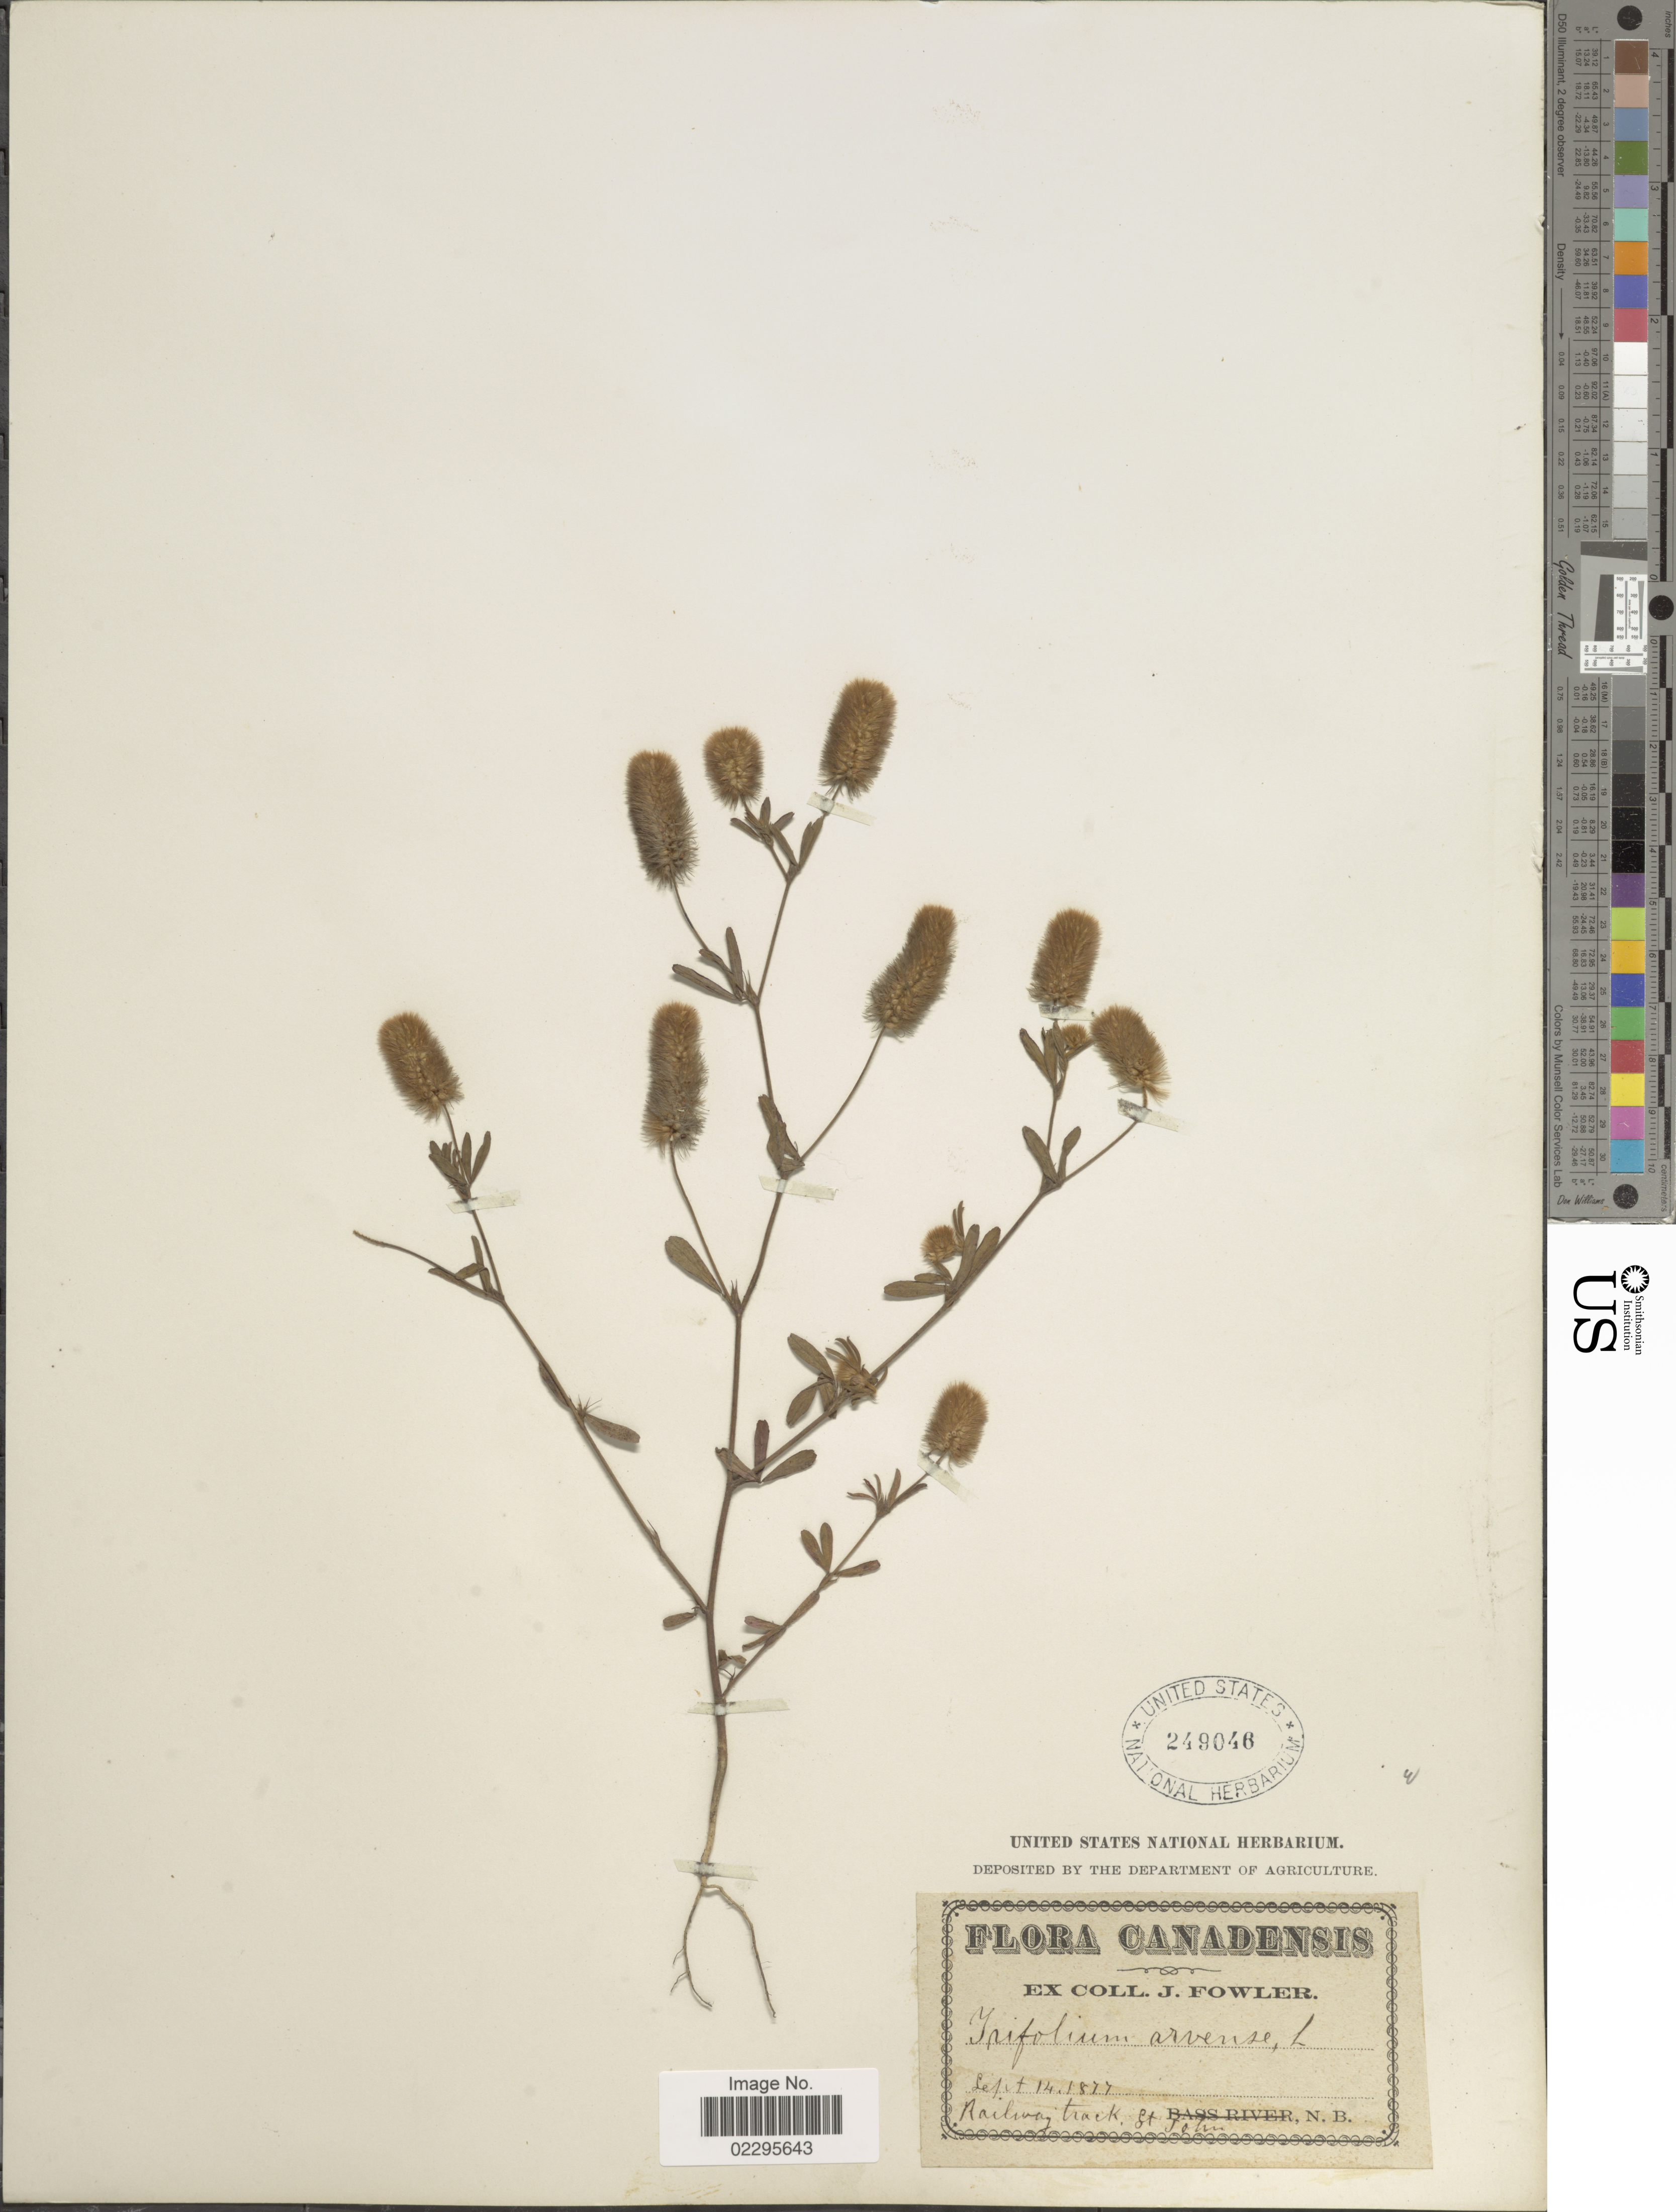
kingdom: Plantae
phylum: Tracheophyta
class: Magnoliopsida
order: Fabales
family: Fabaceae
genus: Trifolium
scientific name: Trifolium arvense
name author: L.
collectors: J. P. Fowler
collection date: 1877-09-14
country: Canada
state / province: New Brunswick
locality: Railway track, St. John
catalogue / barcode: US 249048